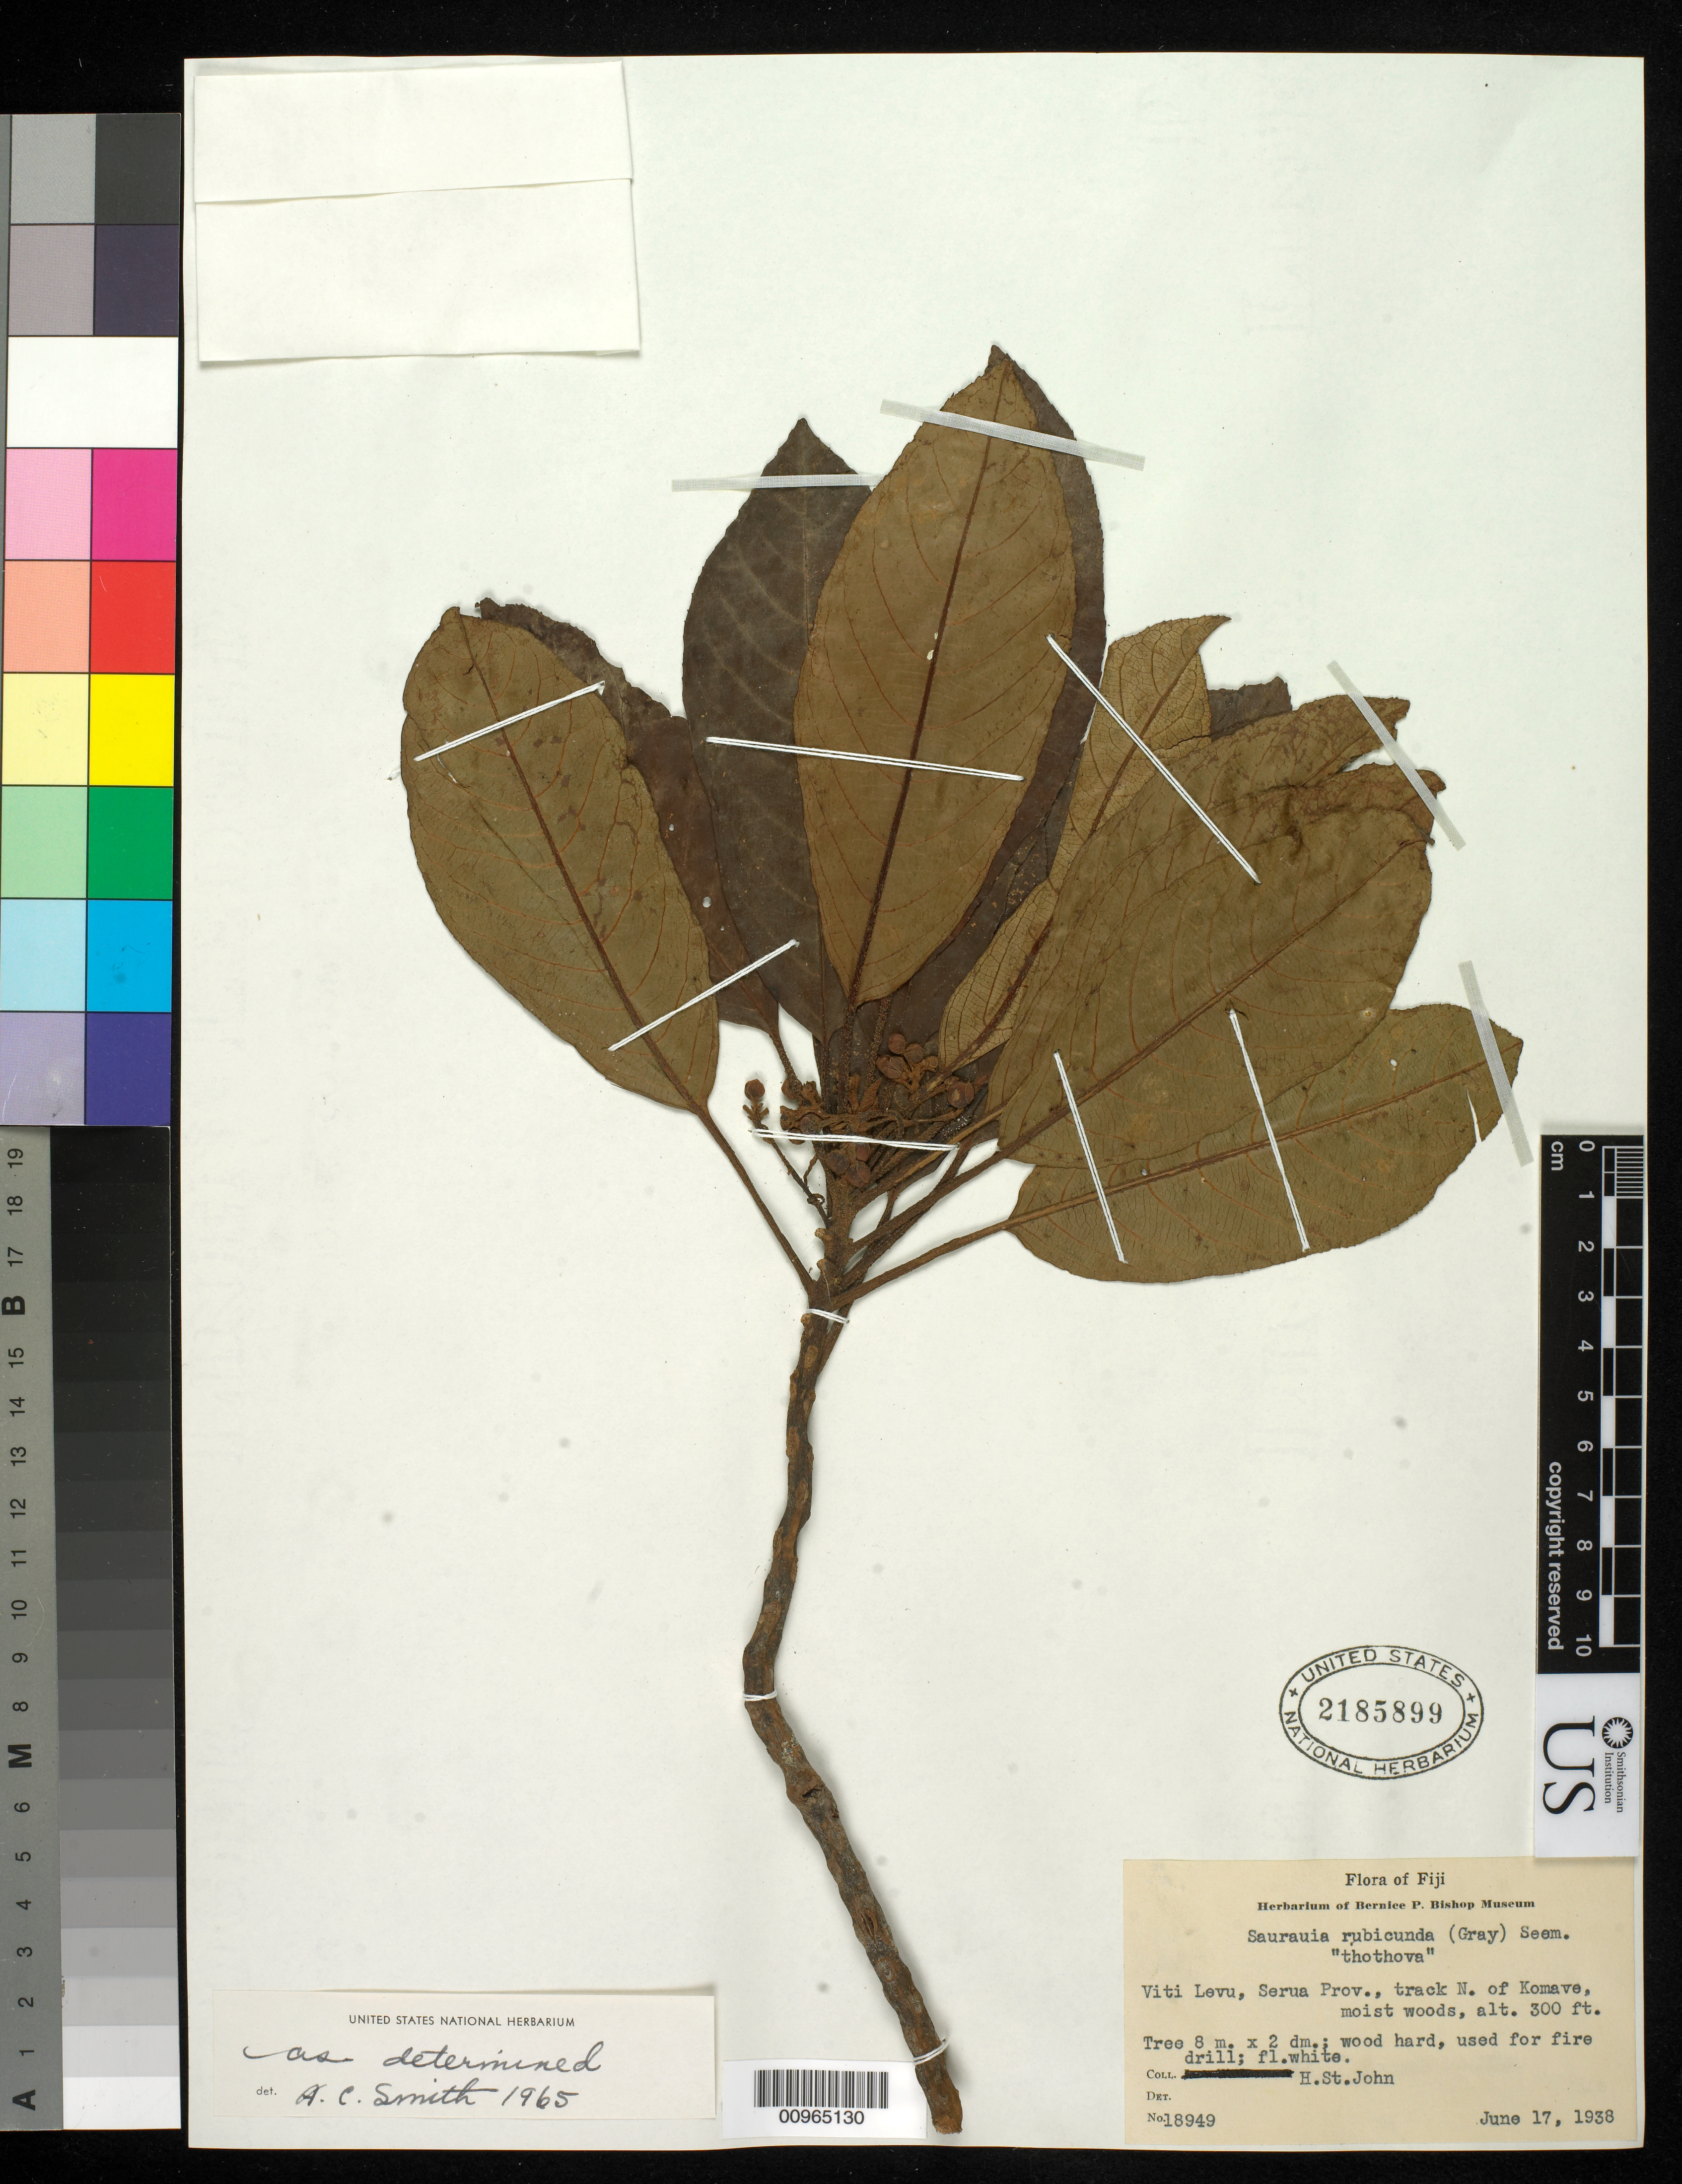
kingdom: Plantae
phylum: Tracheophyta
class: Magnoliopsida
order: Ericales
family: Actinidiaceae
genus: Saurauia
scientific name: Saurauia rubicunda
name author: Seem.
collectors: H. St. John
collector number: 18949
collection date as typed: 17 Jun 1938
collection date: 1938-06-17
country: Fiji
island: Viti Levu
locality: Serua Prov., track N. of Komave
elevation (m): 91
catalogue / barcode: US 2185899